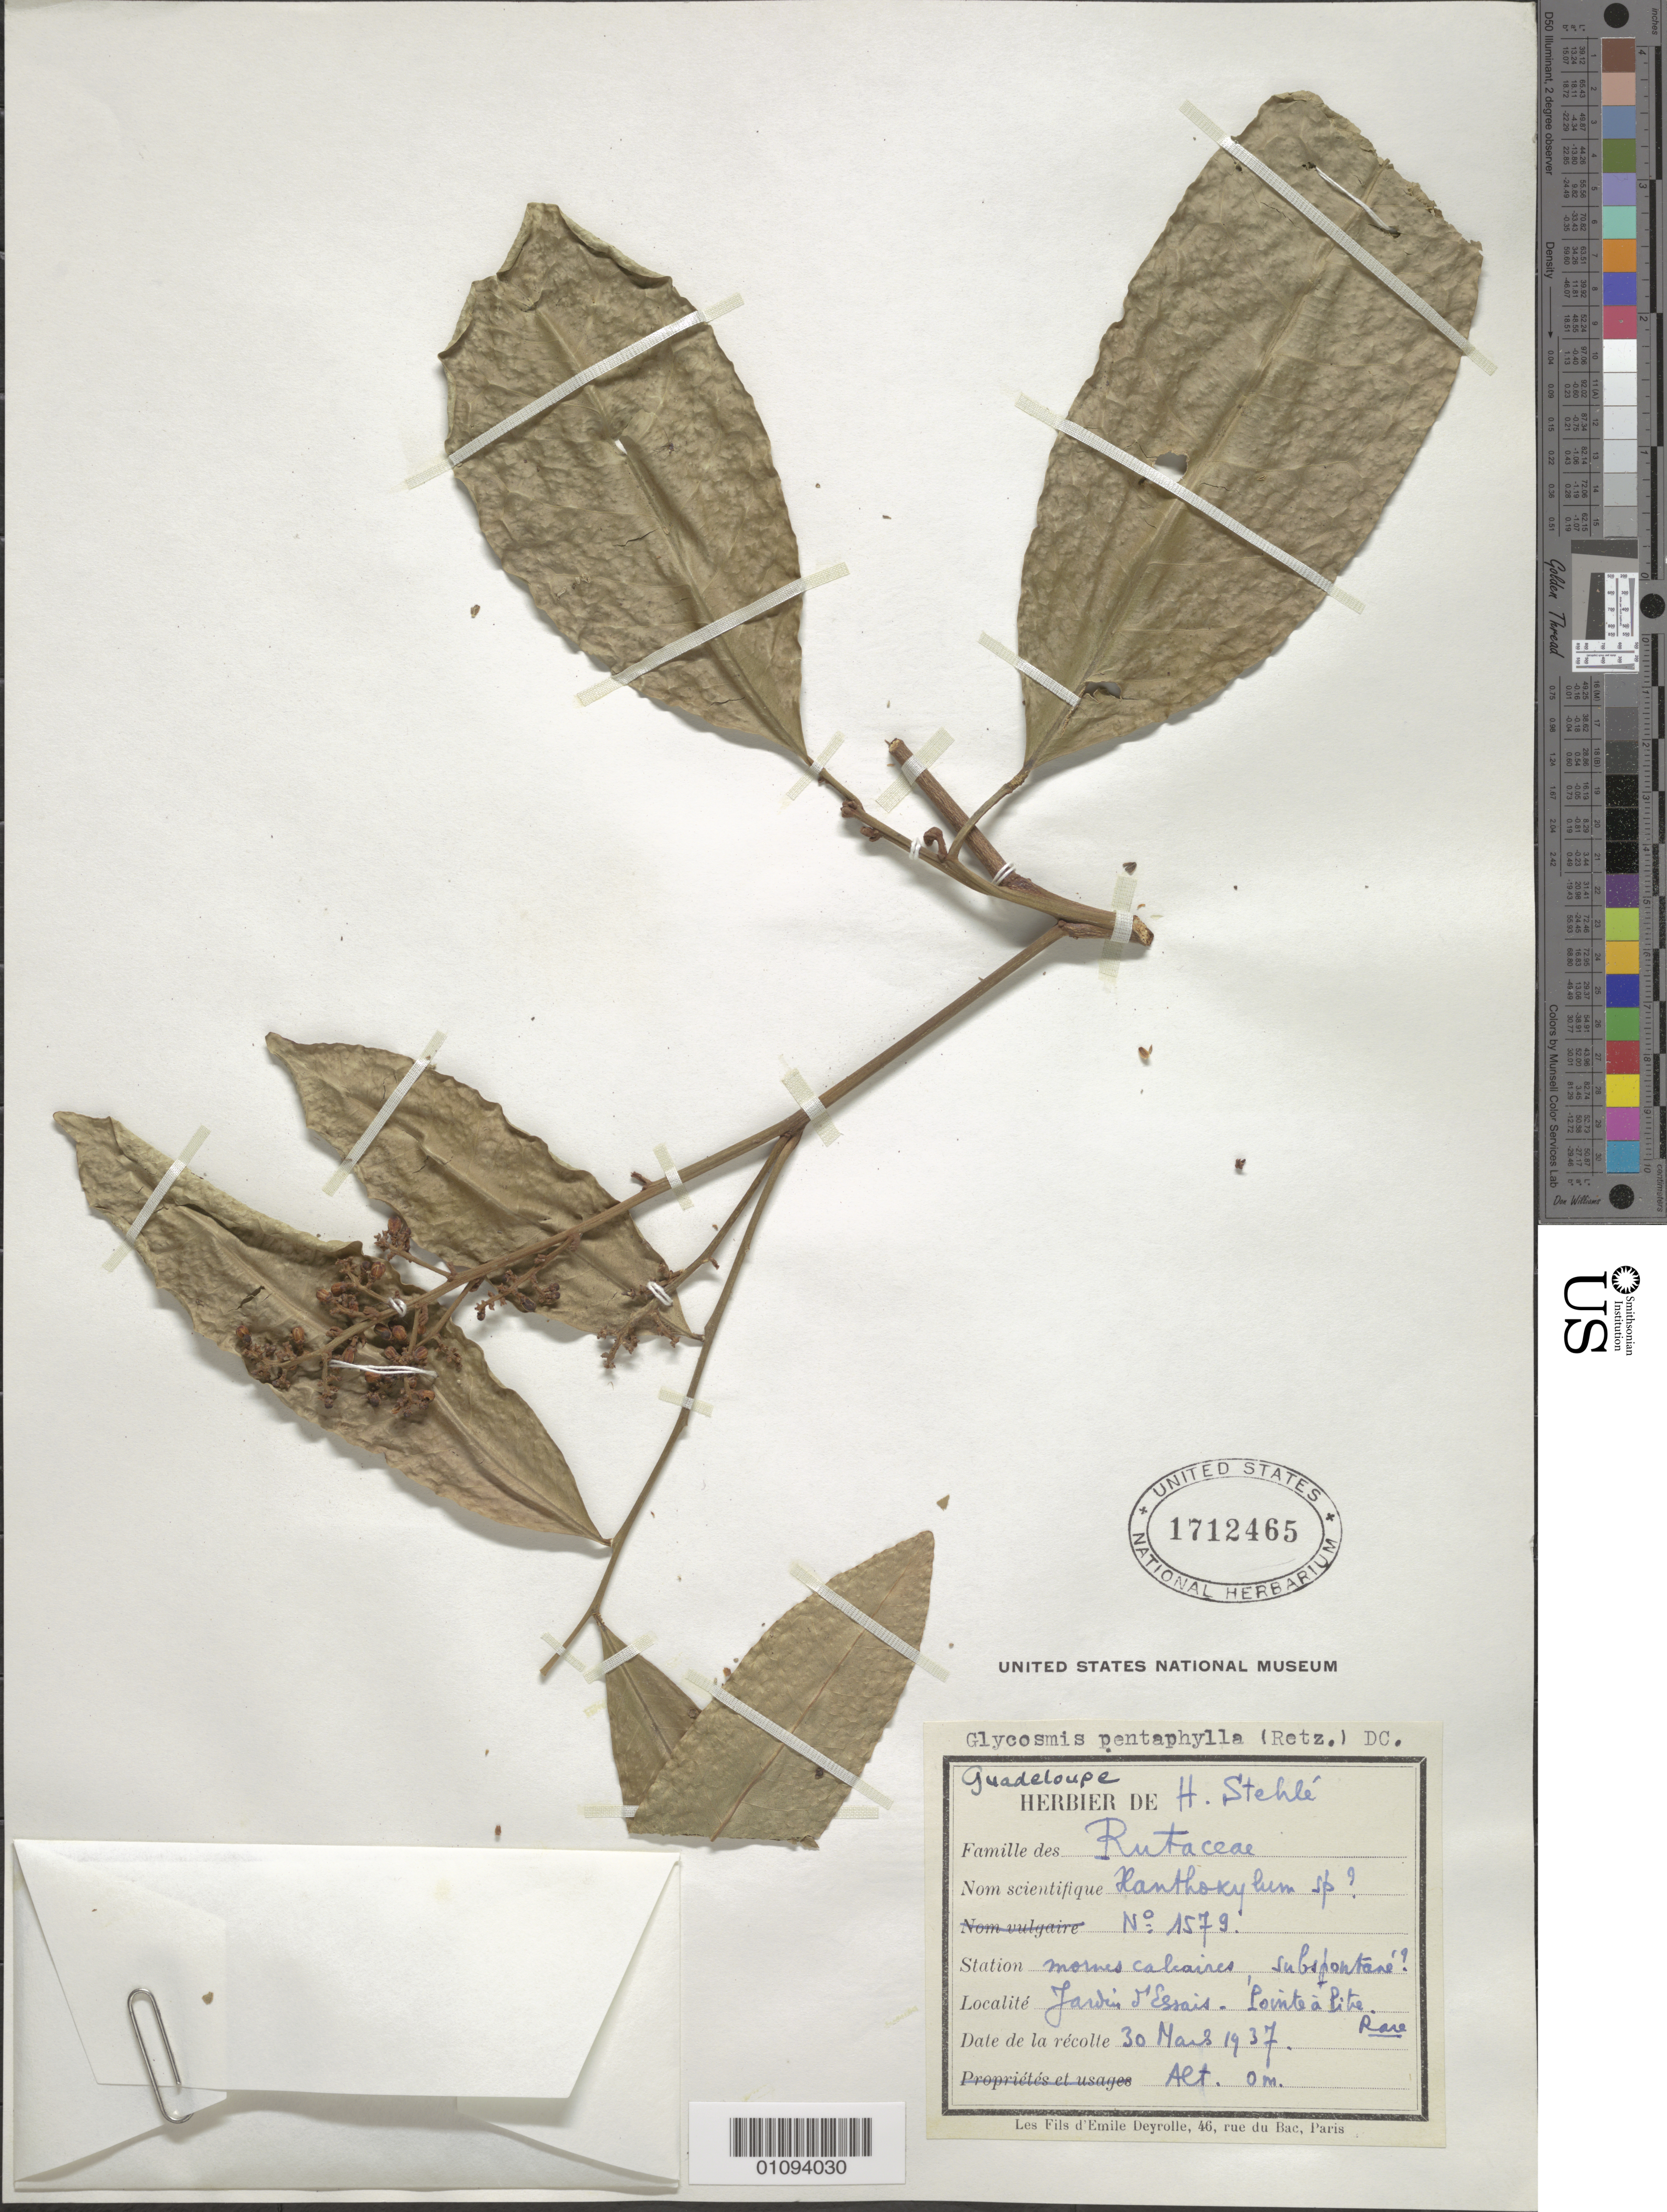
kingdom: Plantae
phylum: Tracheophyta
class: Magnoliopsida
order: Sapindales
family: Rutaceae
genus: Glycosmis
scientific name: Glycosmis pentaphylla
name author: (Retz.) DC.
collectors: H. Stehlé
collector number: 1579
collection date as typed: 30 Mar 1937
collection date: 1937-03-30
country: Guadeloupe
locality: Mournes Calcaiures, Subspontane, Jardin d'Essais, Pointe a Pitre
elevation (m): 0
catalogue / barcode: US 1712465